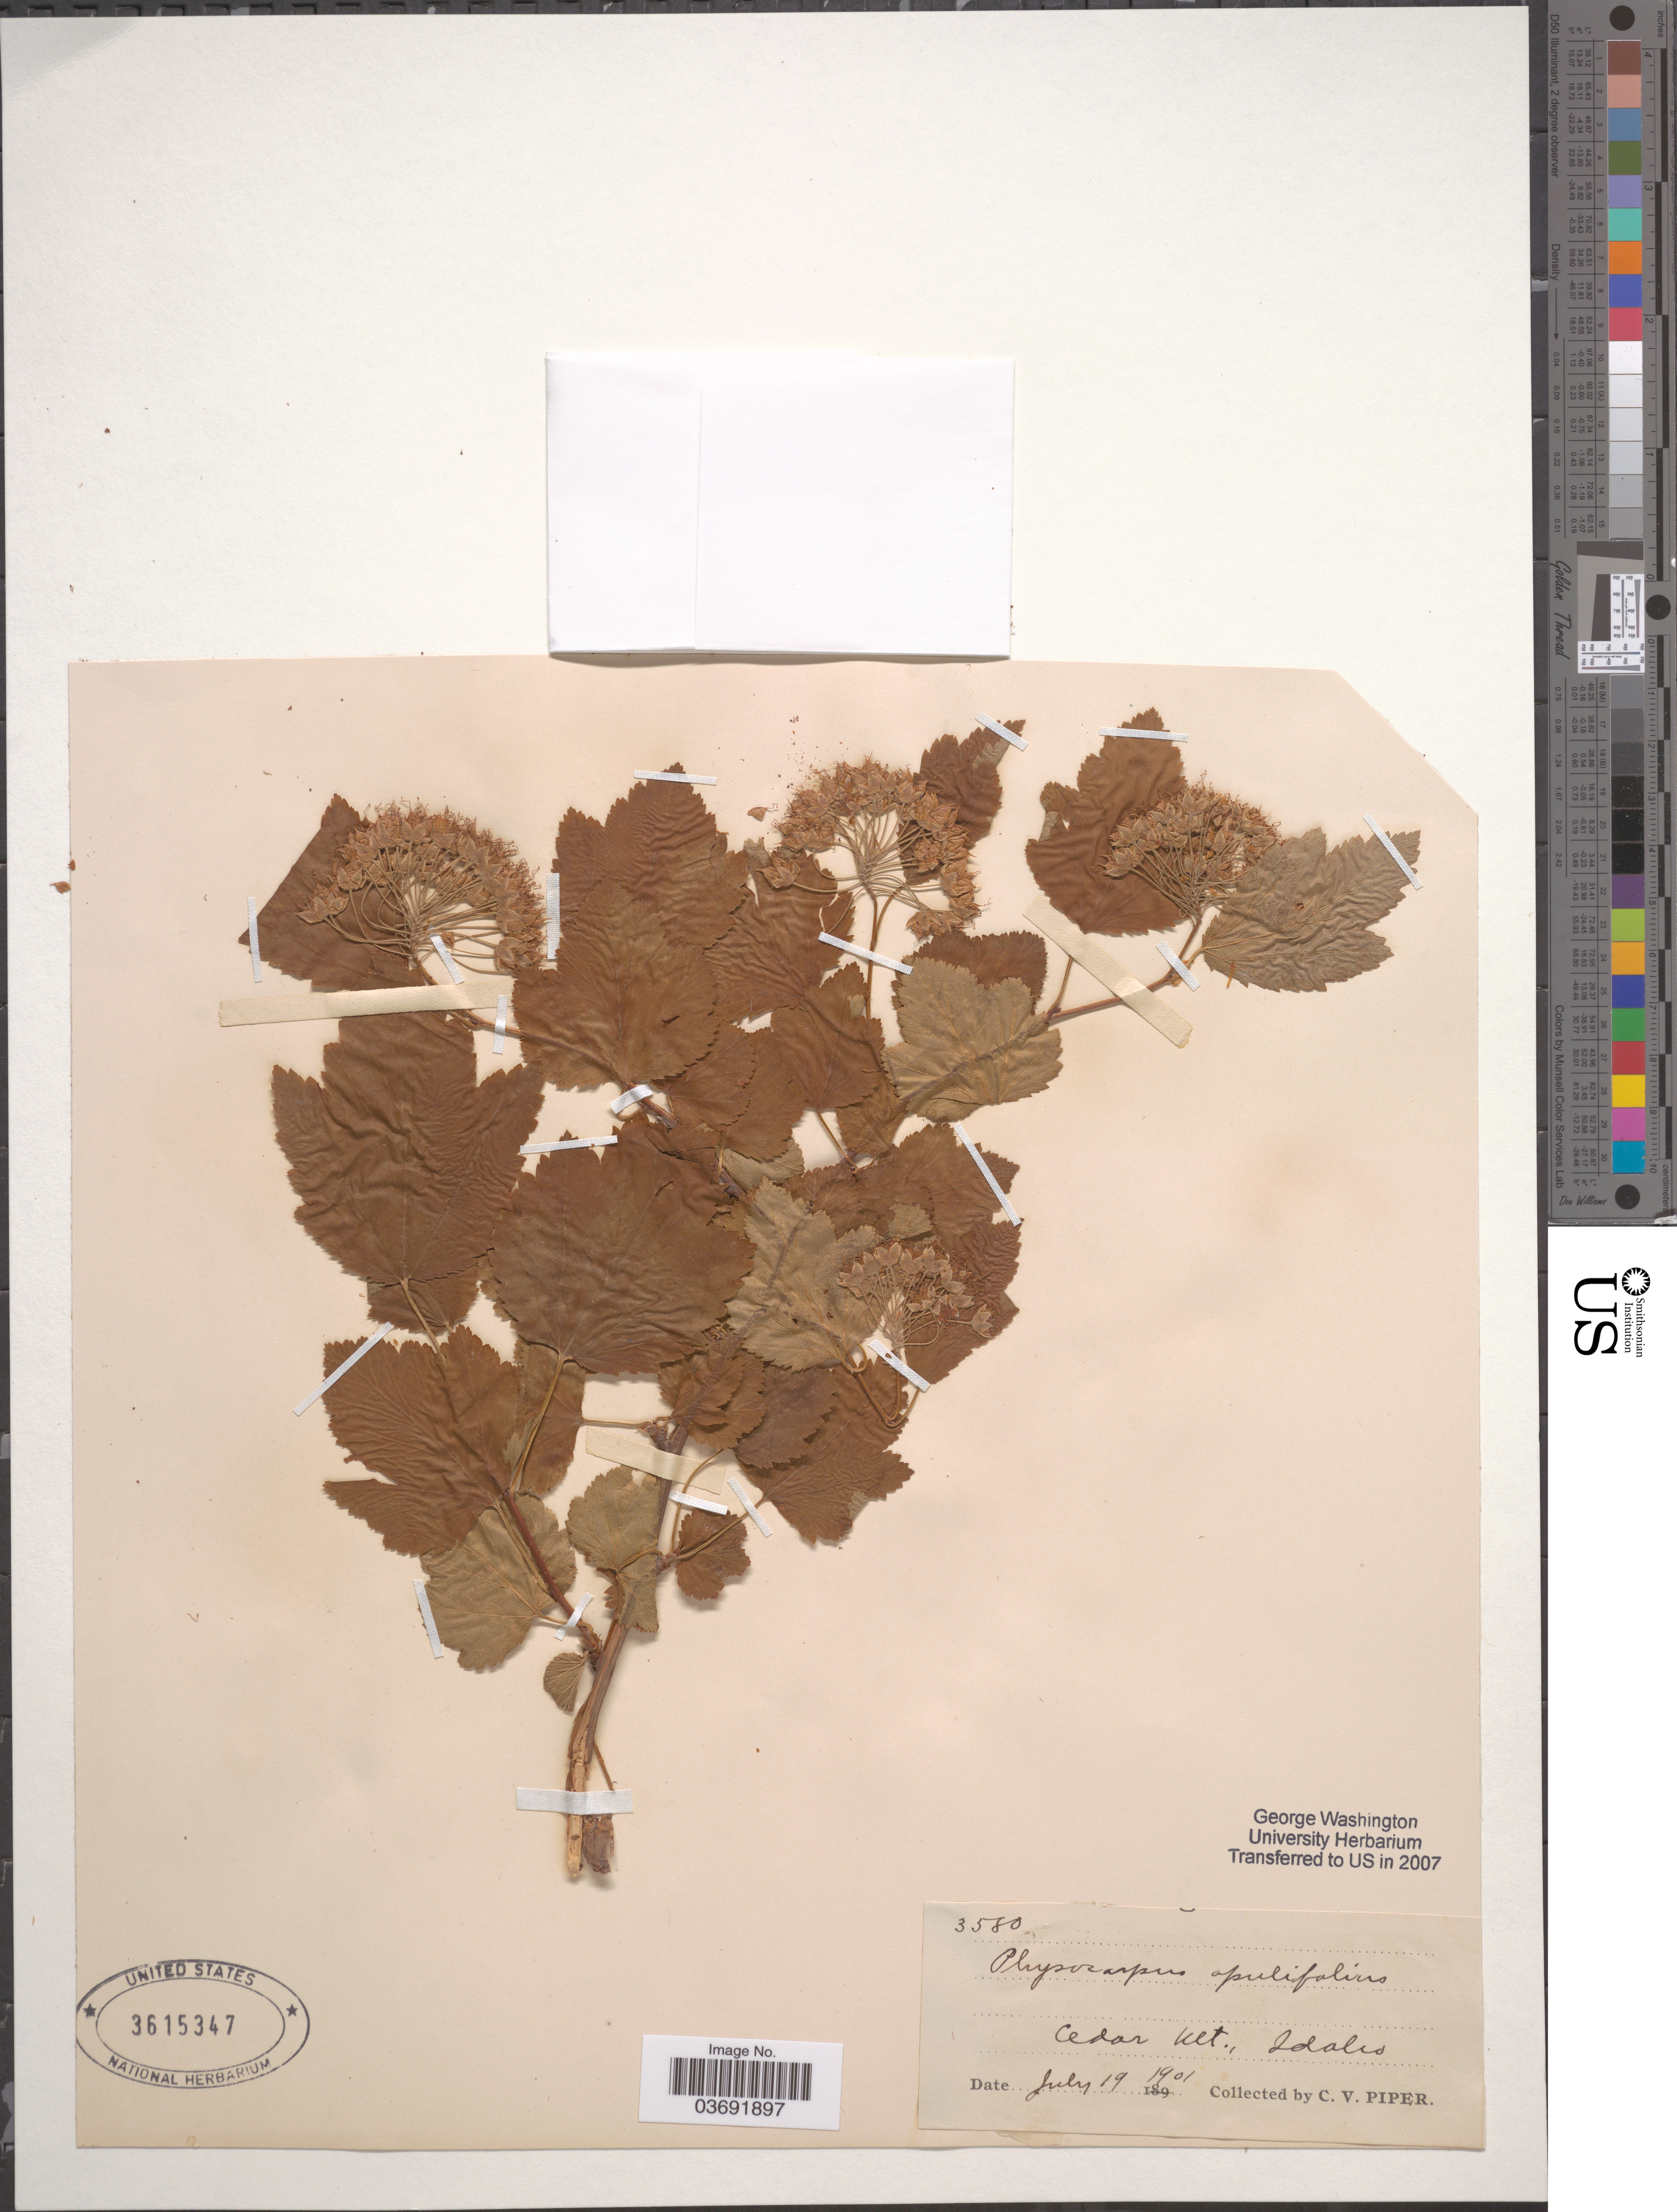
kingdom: Plantae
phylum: Tracheophyta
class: Magnoliopsida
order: Rosales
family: Rosaceae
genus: Physocarpus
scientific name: Physocarpus opulifolius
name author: (L.) Maxim.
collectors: C. V. Piper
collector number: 3580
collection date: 1901-07-19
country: United States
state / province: Idaho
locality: Cedar Mt.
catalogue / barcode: US 3615347